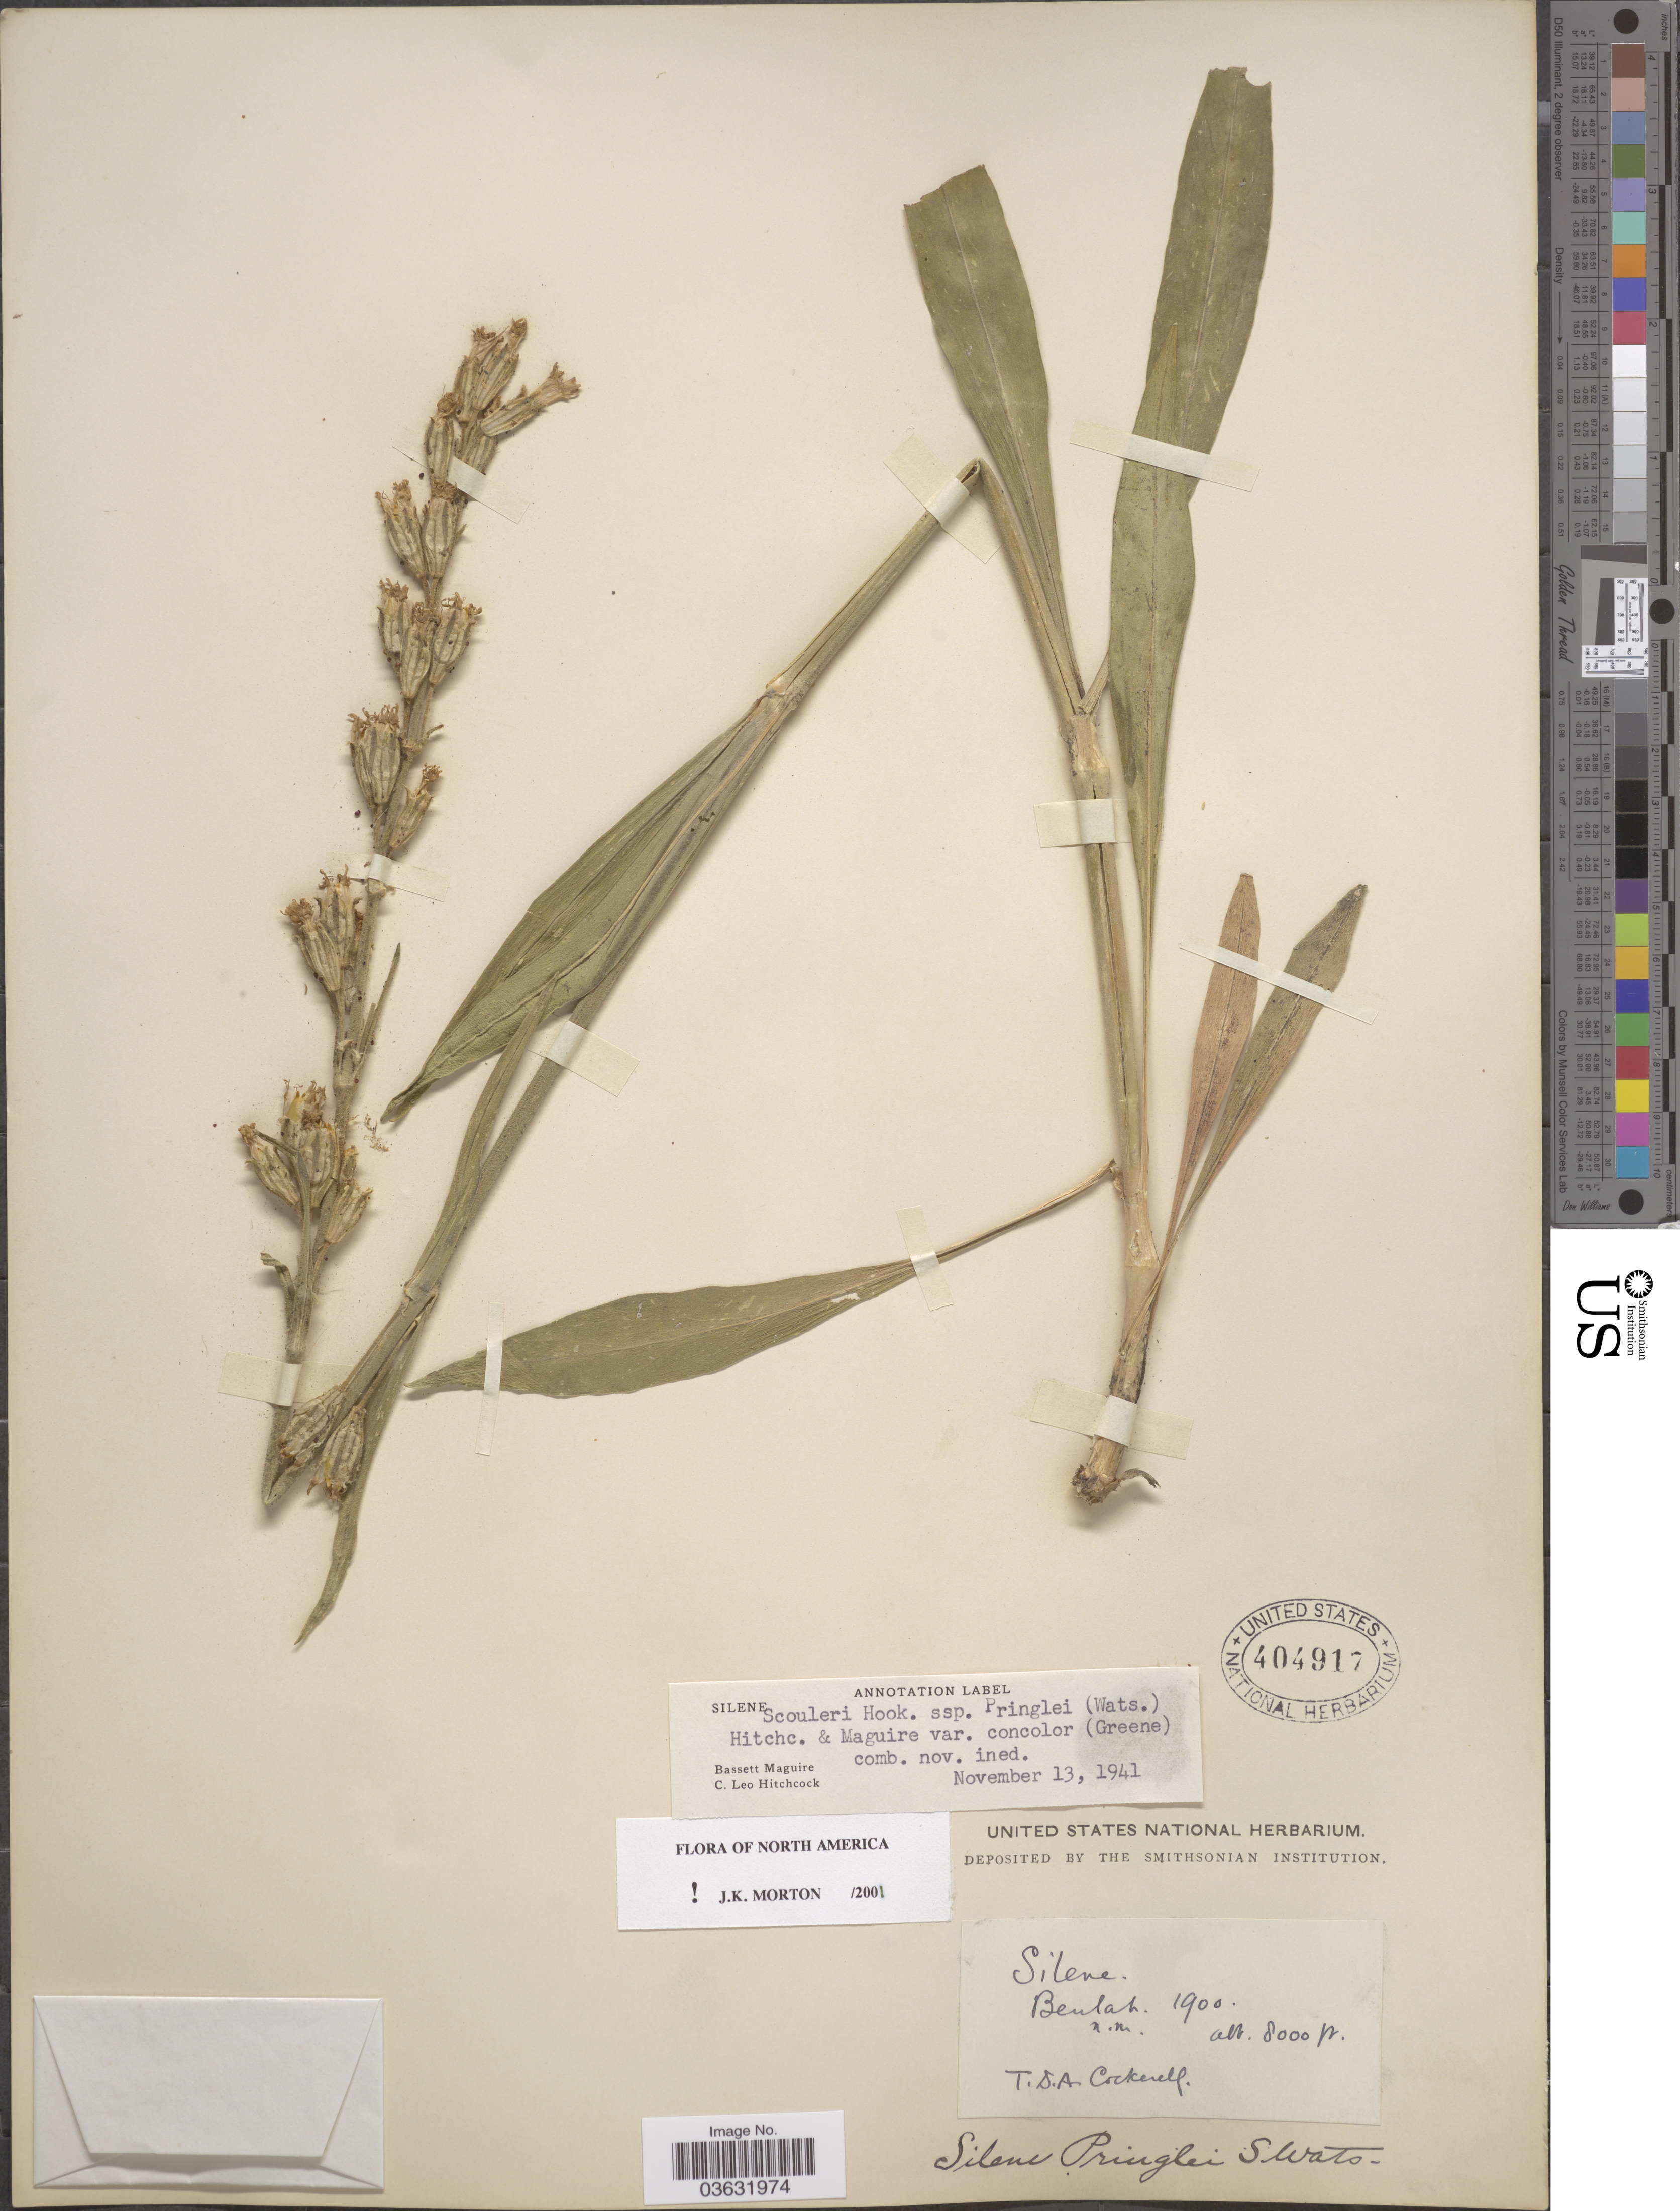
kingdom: Plantae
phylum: Tracheophyta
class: Magnoliopsida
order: Caryophyllales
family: Caryophyllaceae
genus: Silene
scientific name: Silene scouleri var. concolor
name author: (Greene) C.L. Hitchc. & Maguire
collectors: T. Cockerell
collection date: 1900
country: United States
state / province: New Mexico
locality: Beulah.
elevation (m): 2438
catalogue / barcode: US 404917